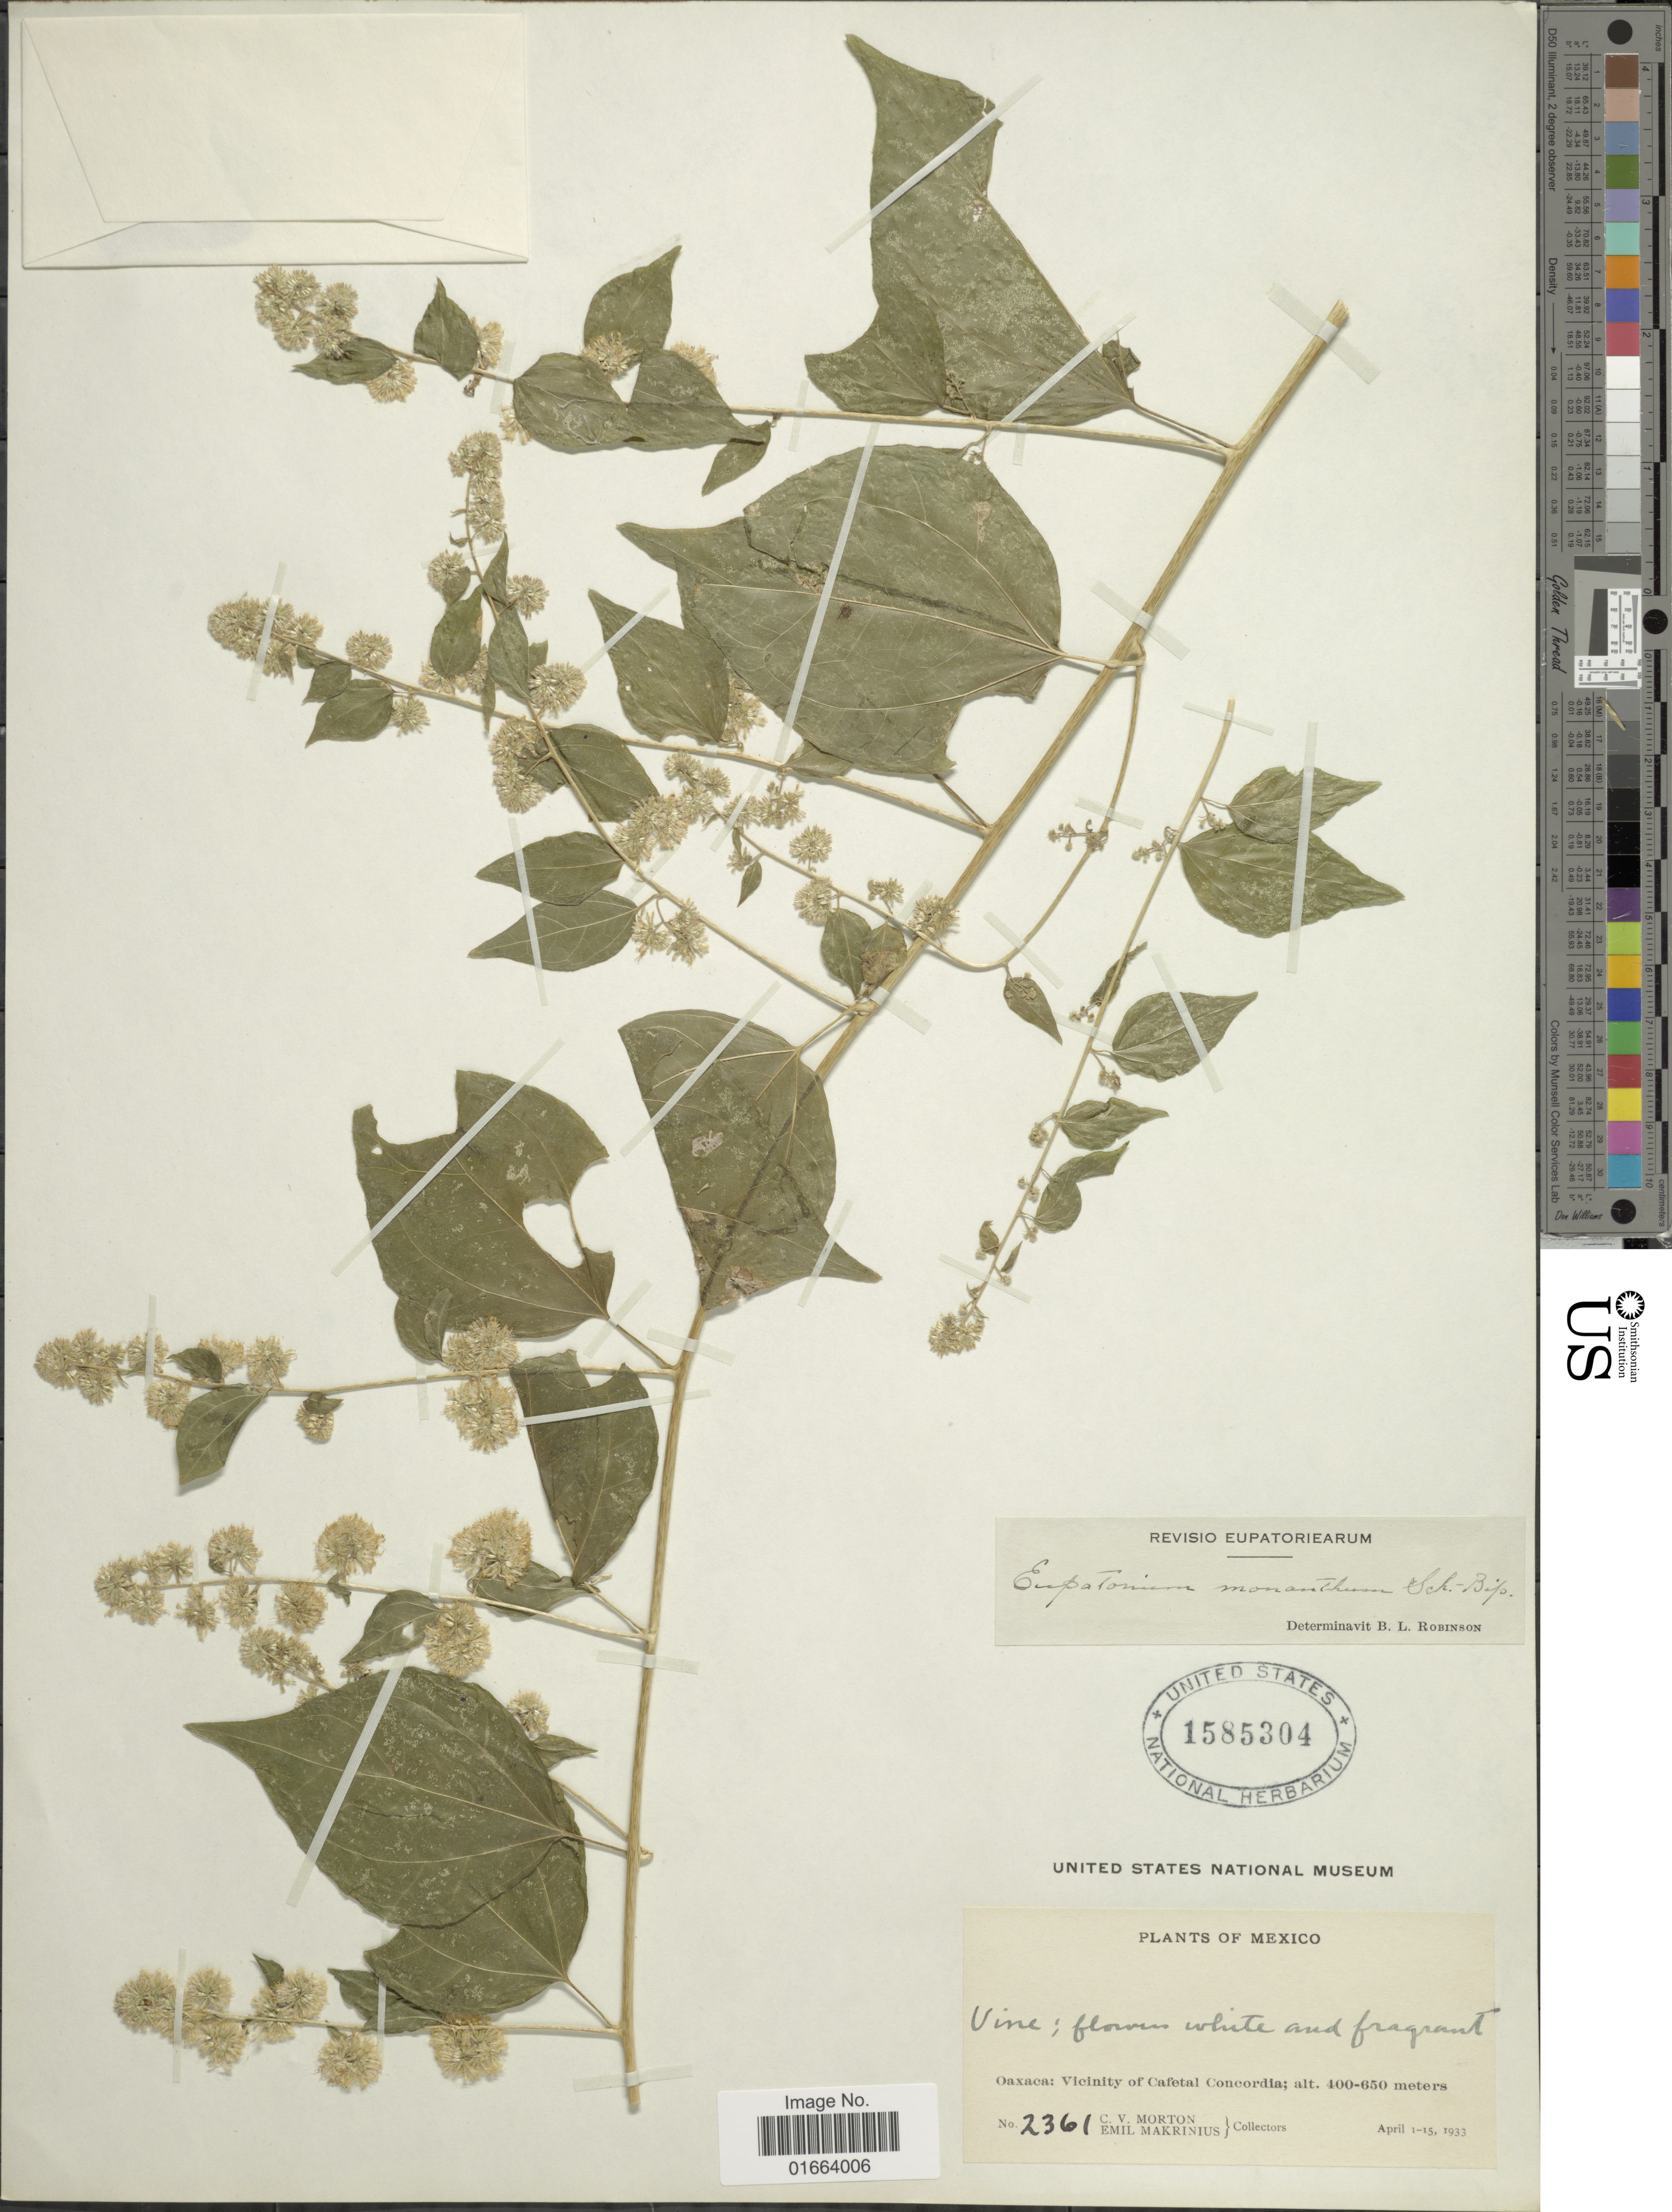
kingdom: Plantae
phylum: Tracheophyta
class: Magnoliopsida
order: Asterales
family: Asteraceae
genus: Neohintonia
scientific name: Neohintonia monantha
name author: (Sch. Bip.) R.M. King & H. Rob.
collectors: C. V. Morton & E. Makrinius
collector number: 2361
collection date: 1933-04-01/1933-04-15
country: Mexico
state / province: Oaxaca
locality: Vicinity of Cafetal Concordia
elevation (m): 400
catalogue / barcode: US 1585304